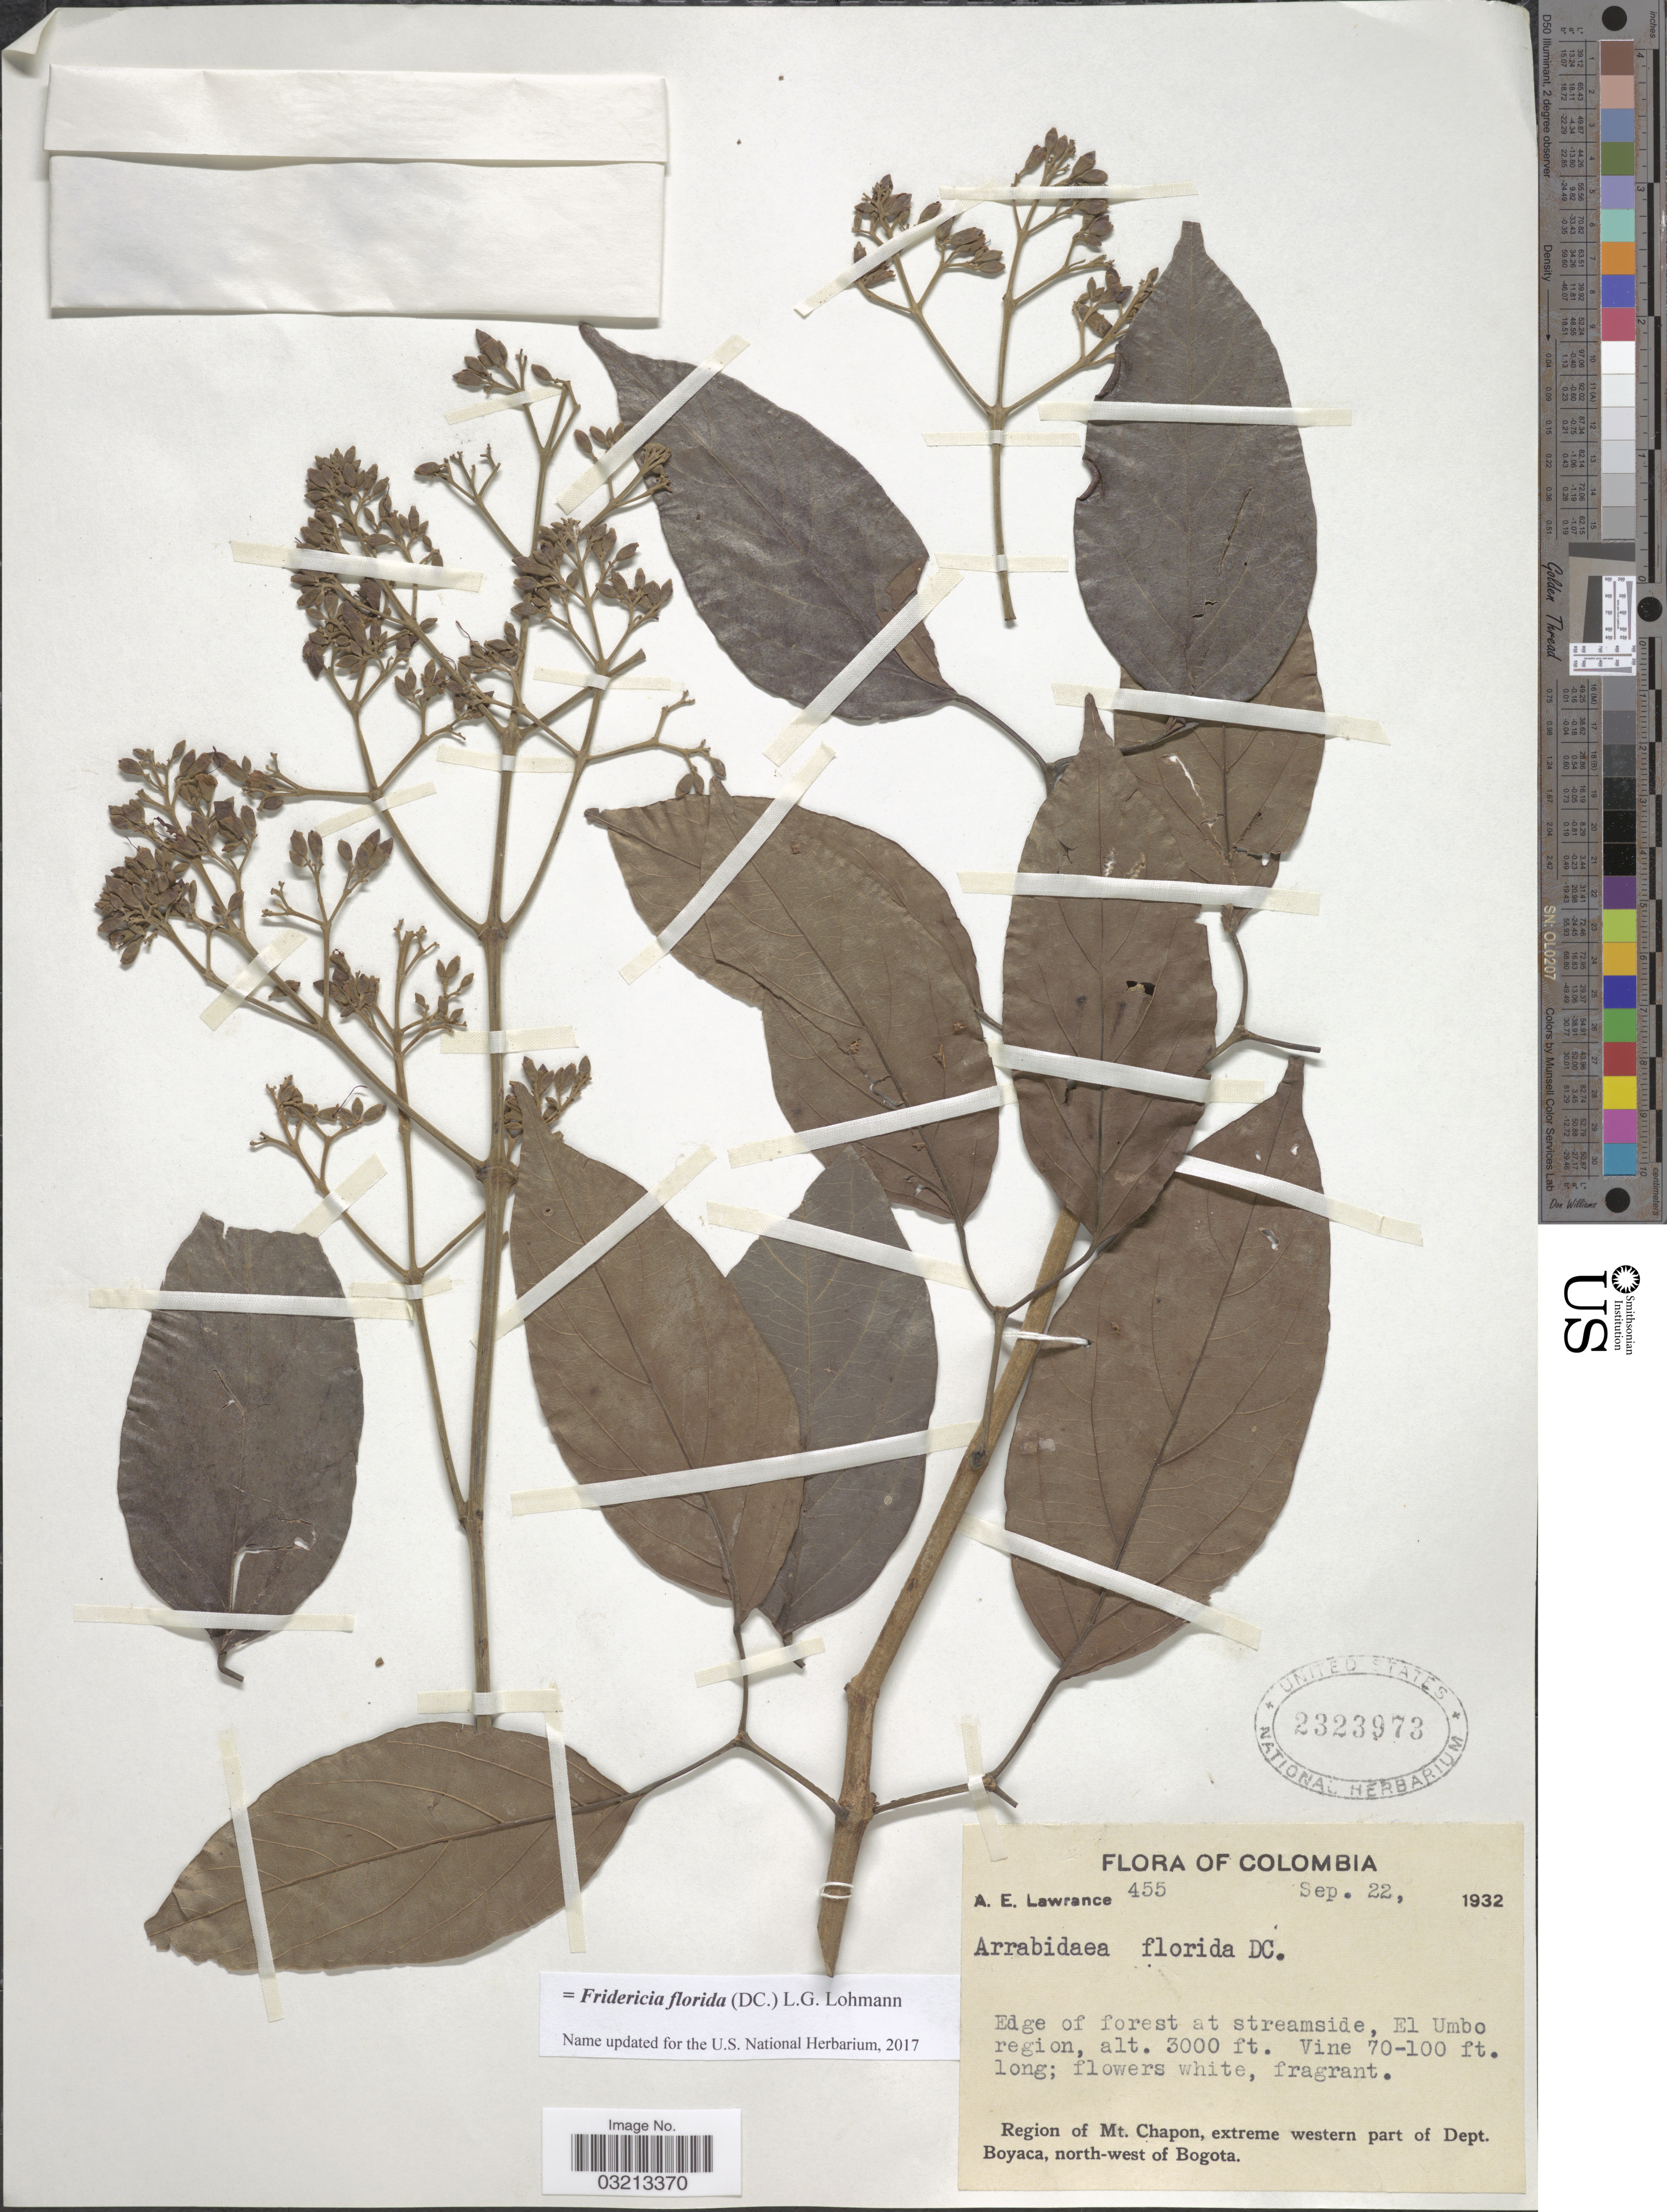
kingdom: Plantae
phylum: Tracheophyta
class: Magnoliopsida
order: Lamiales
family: Bignoniaceae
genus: Fridericia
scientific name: Fridericia florida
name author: (DC.) L.G. Lohmann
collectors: A. Lawrance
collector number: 455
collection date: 1932-09-22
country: Colombia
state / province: Boyacá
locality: Edge of forest at streamside, El Umbo region. Region of Mt. Chapon, extreme western part of Dept. Boyaca, north-west of Bogota.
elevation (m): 914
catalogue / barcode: US 2323973